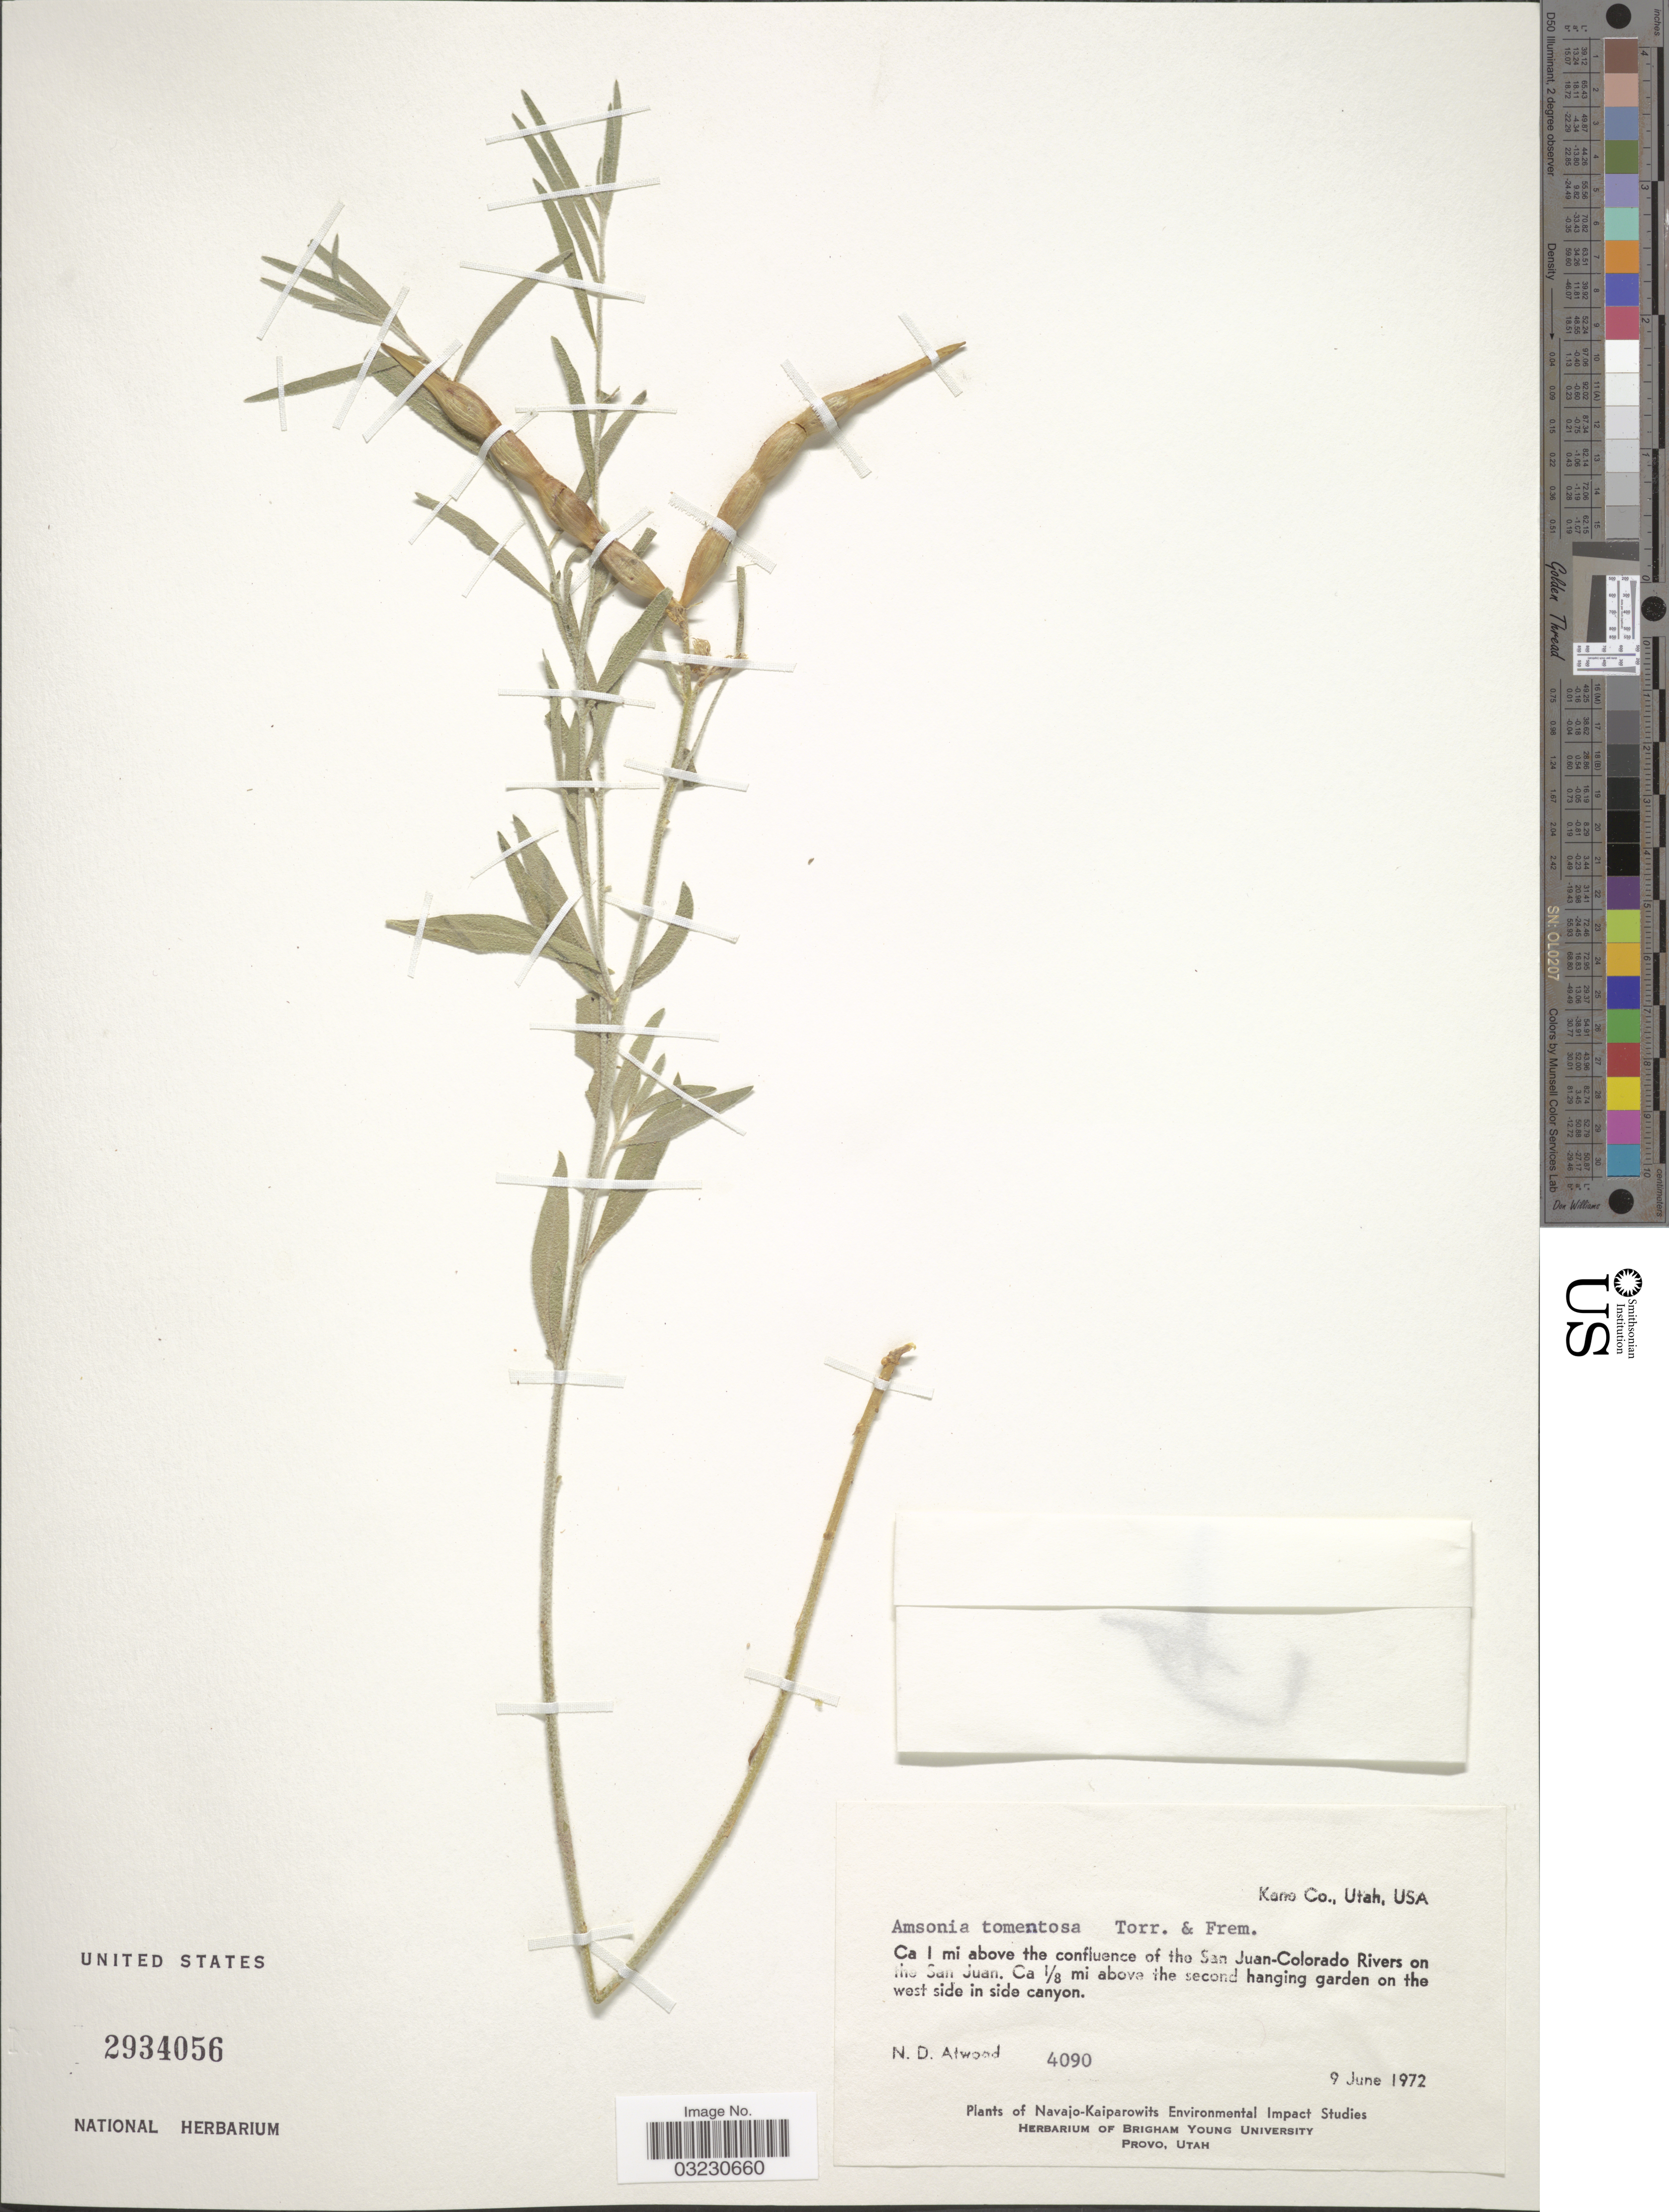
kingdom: Plantae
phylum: Tracheophyta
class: Magnoliopsida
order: Gentianales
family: Apocynaceae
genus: Amsonia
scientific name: Amsonia tomentosa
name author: Torr. & Frém.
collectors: N. Atwood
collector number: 4090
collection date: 1972-06-09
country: United States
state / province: Utah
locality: Kano Co., Ca. 1 mi above the confluence of the San Juan-Colorado Rivers on the San Juan. Ca 1/8 mi above the second hanging garden on the west side in side canyon.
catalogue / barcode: US 2934056